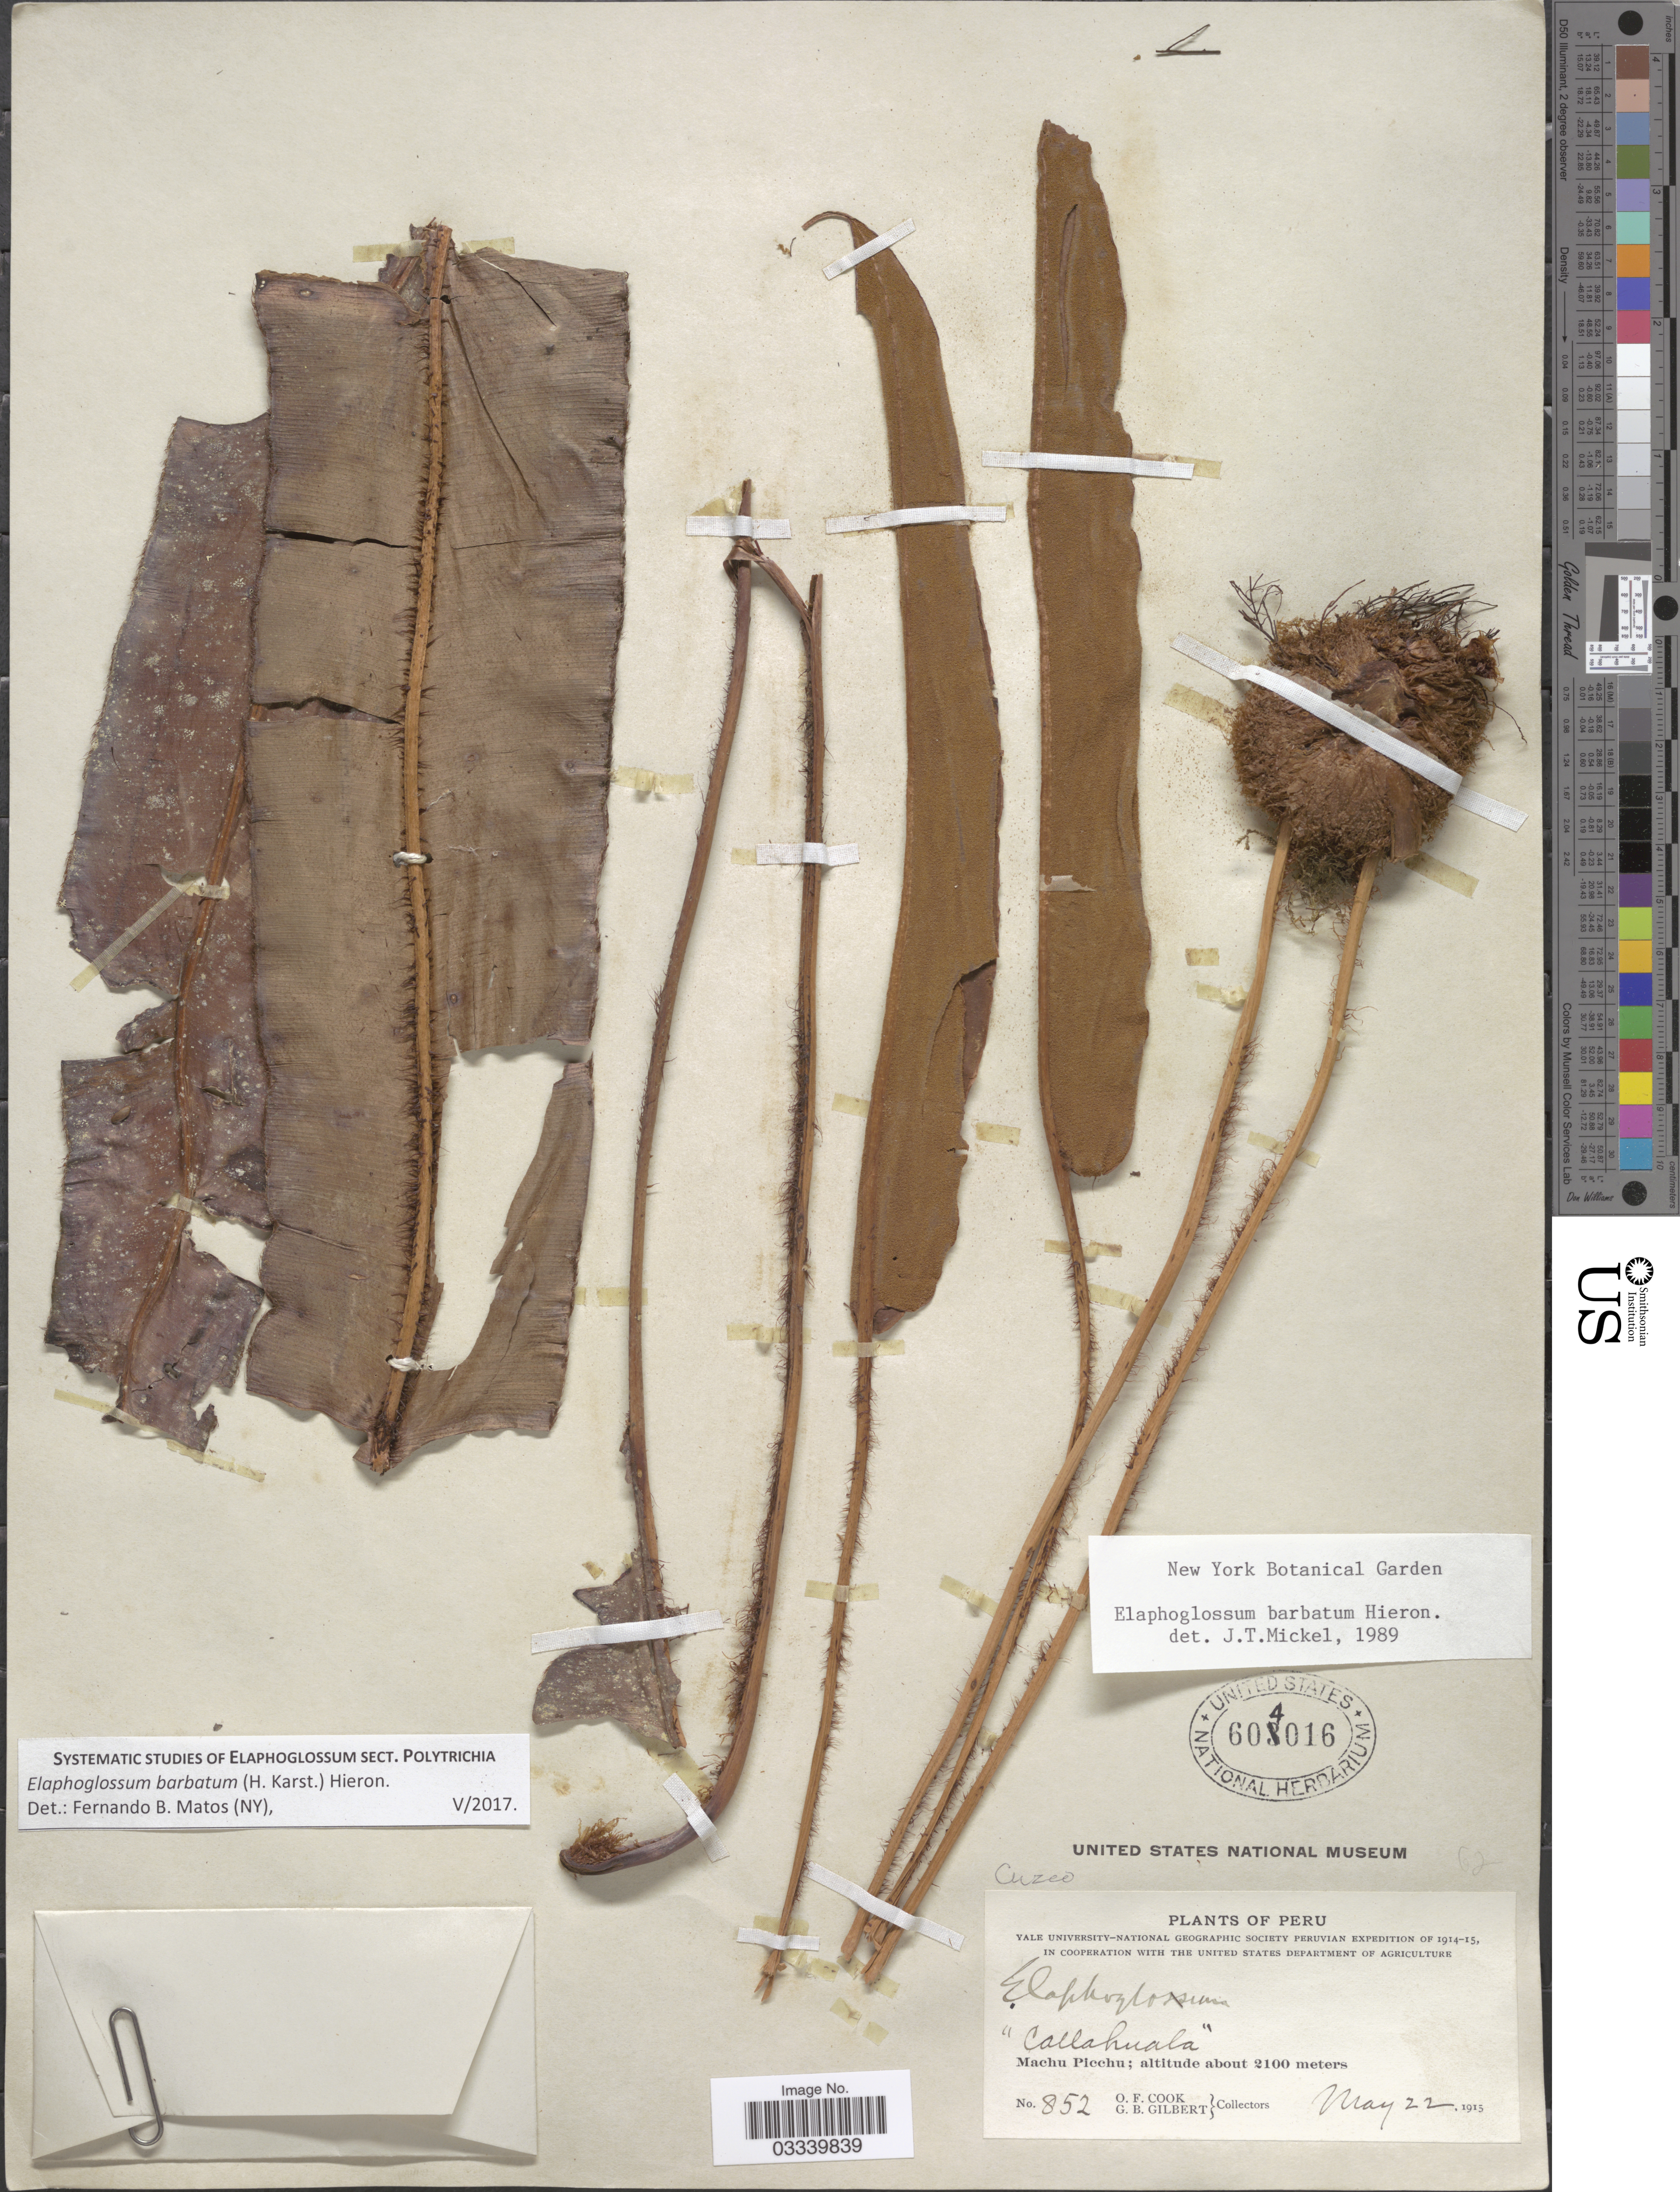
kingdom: Plantae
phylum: Tracheophyta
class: Polypodiopsida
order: Polypodiales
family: Dryopteridaceae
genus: Elaphoglossum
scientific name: Elaphoglossum barbatum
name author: (H. Karst.) Hieron.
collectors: O. F. Cook & G. B. Gilbert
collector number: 852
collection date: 1915-05-22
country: Peru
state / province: Cusco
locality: Cuzco. Machu Picchu.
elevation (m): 2100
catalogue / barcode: US 604016